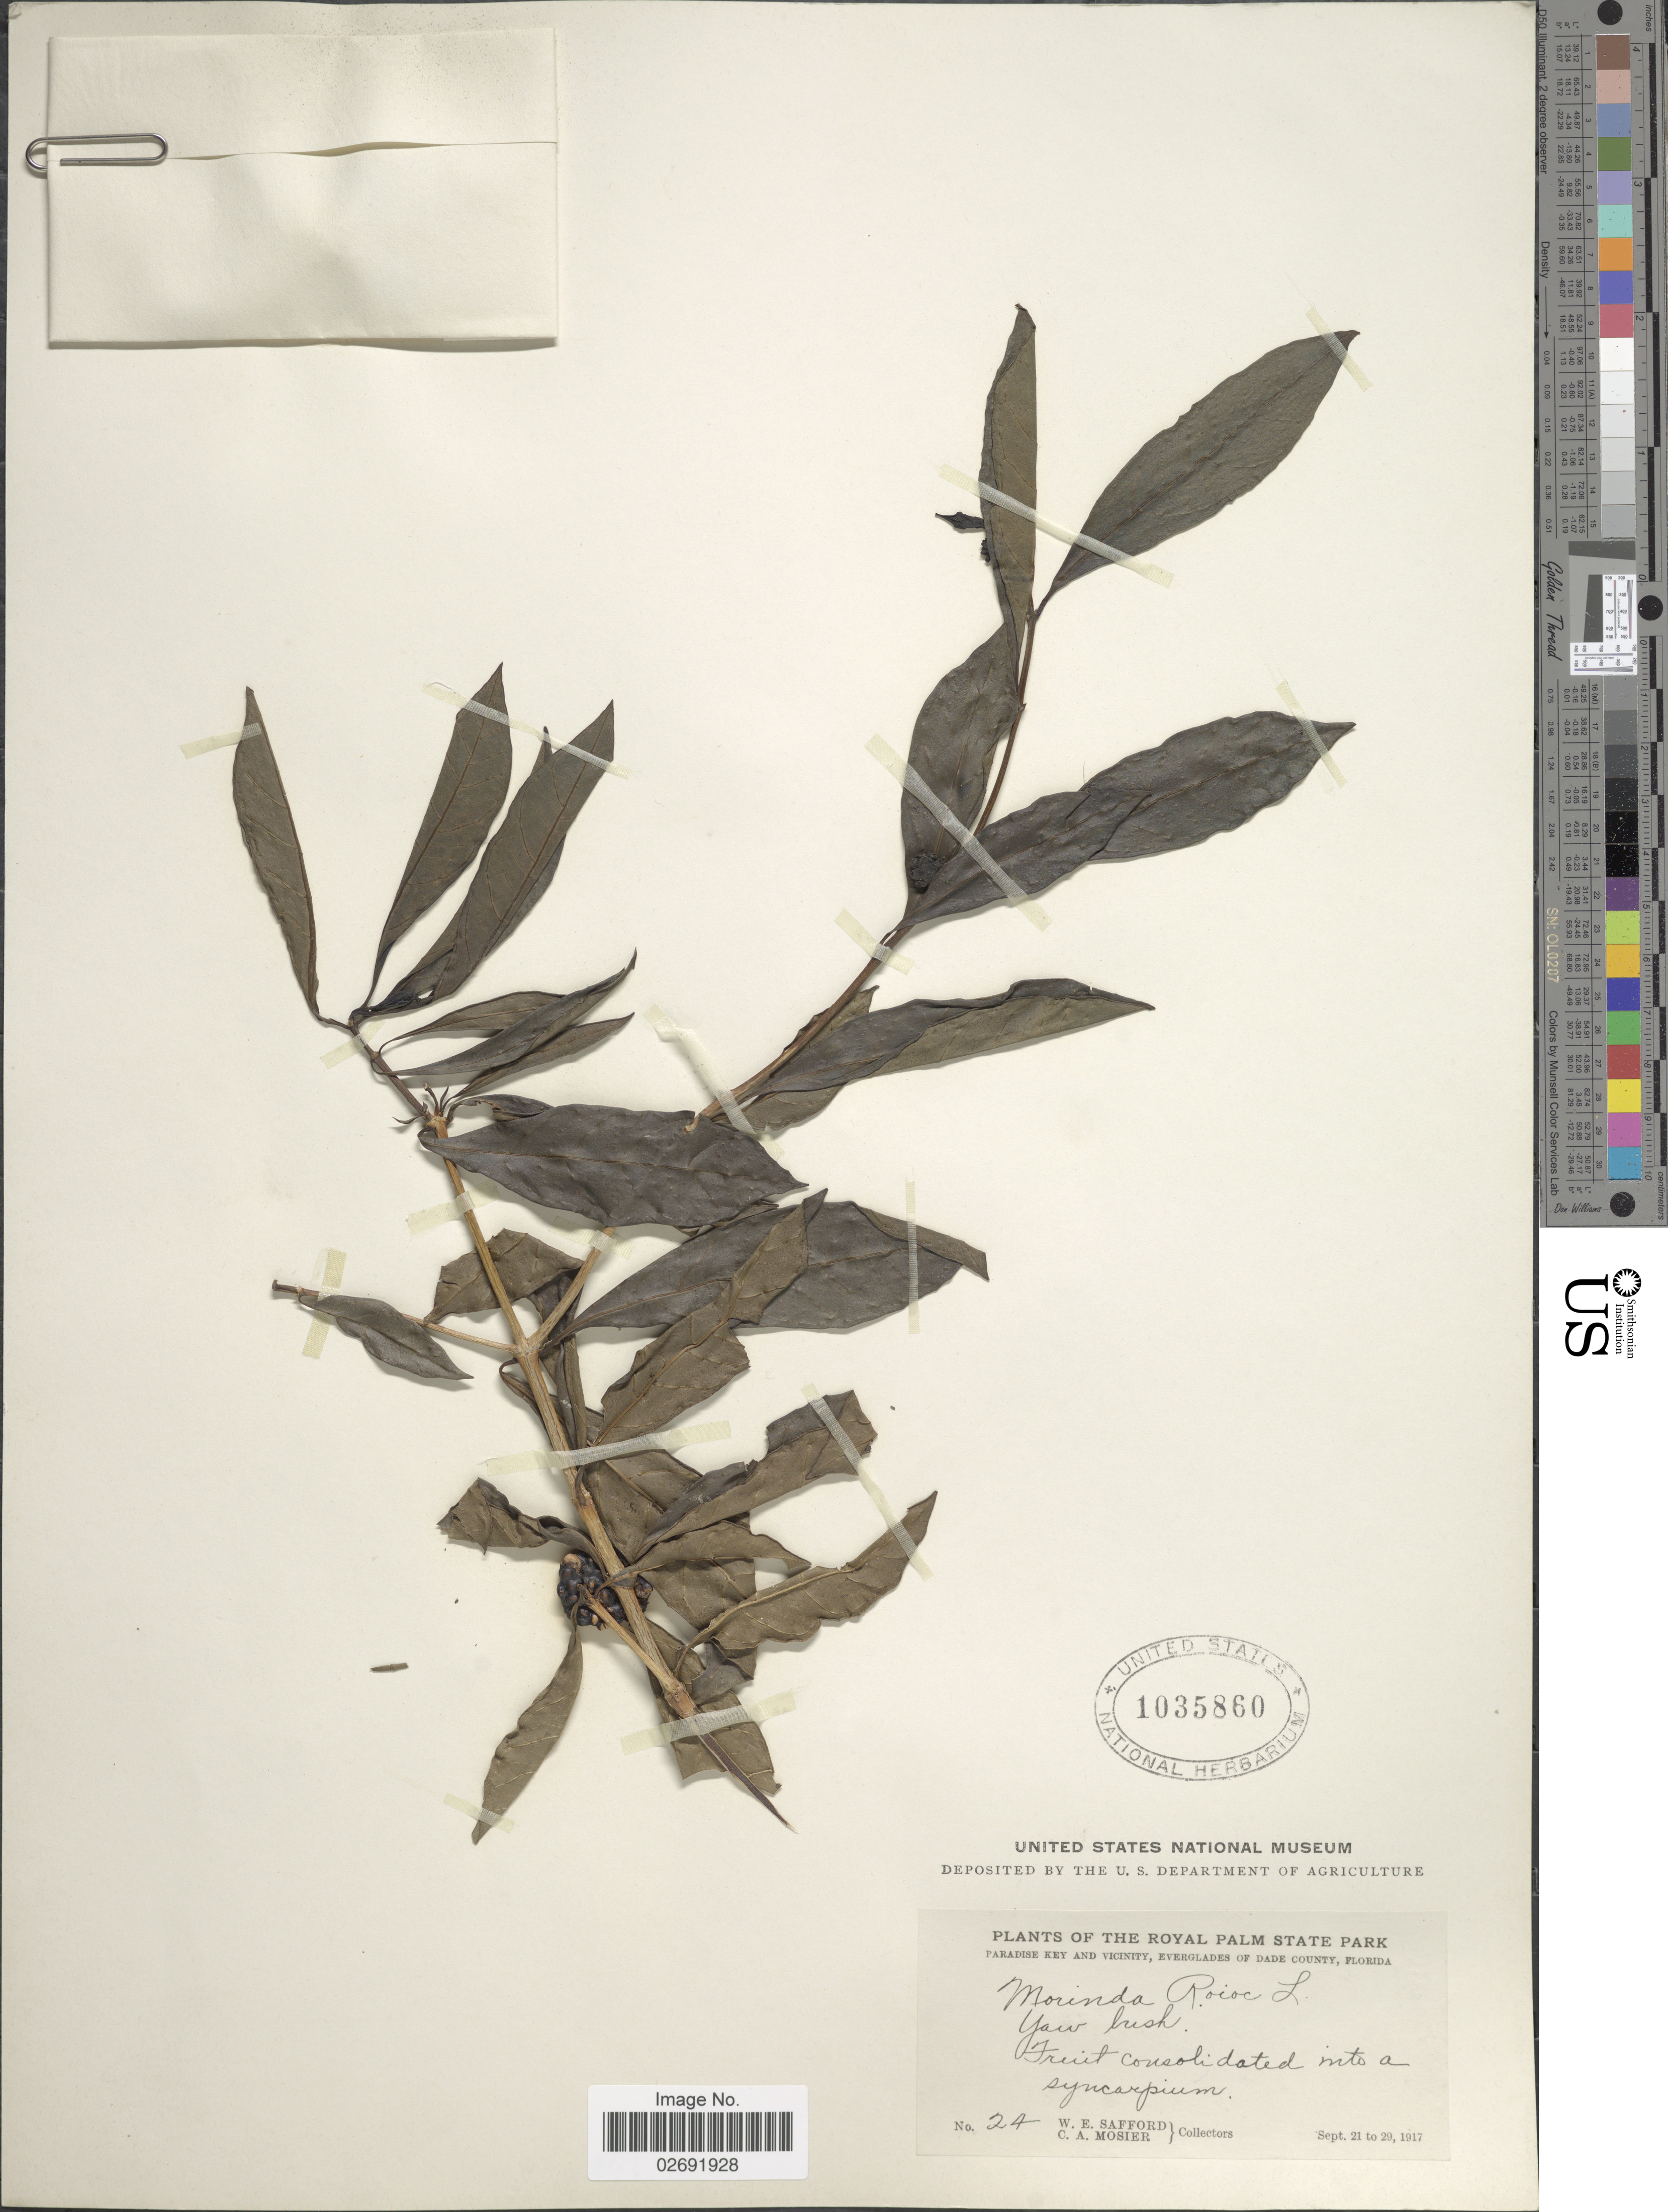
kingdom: Plantae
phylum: Tracheophyta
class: Magnoliopsida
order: Gentianales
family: Rubiaceae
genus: Morinda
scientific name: Morinda royoc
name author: L.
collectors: W. E. Safford & C. A. Mosier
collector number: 24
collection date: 1917-09-21/1917-09-29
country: United States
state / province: Florida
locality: The Royal Palm State Park, Paradise Key and Vicinity, Everglades of Dade County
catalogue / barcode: US 1035860